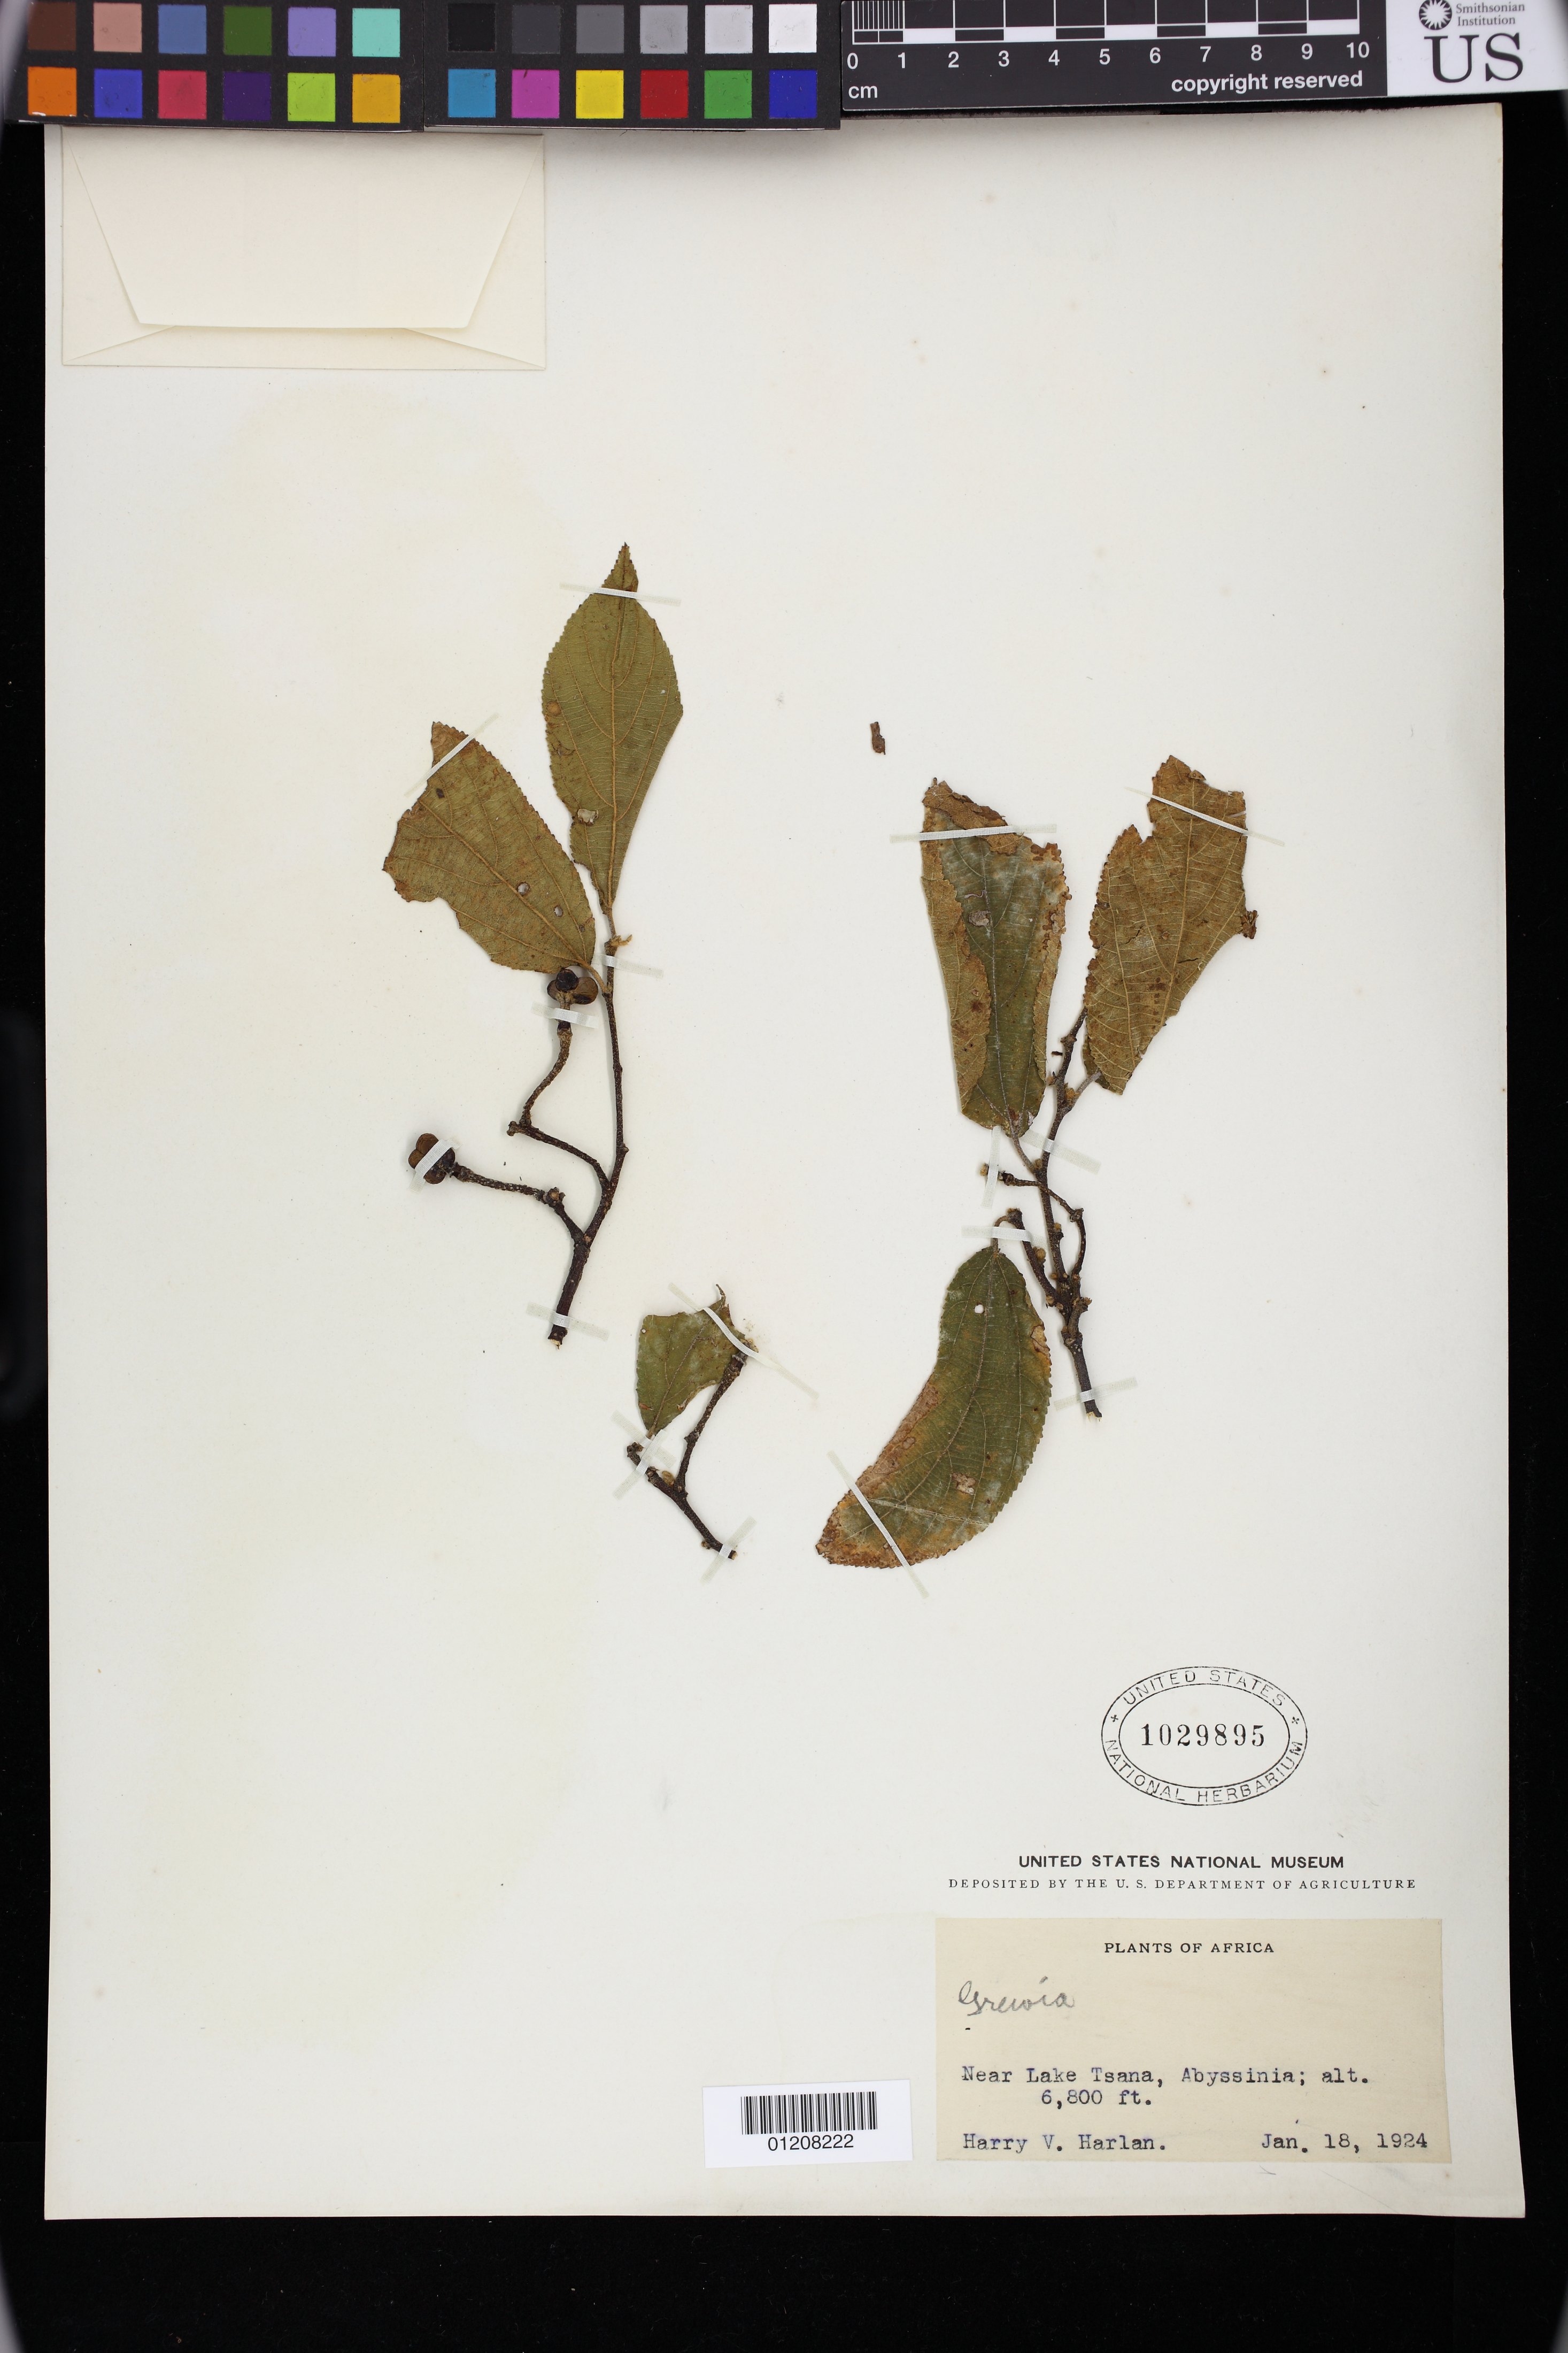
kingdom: Plantae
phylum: Tracheophyta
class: Magnoliopsida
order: Malvales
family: Malvaceae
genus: Grewia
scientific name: Grewia sp.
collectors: H. Harlan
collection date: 1924-01-18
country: Ethiopia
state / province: Amhara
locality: Near Lake Tsana, Abyssinia.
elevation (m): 2073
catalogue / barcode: US 1029895